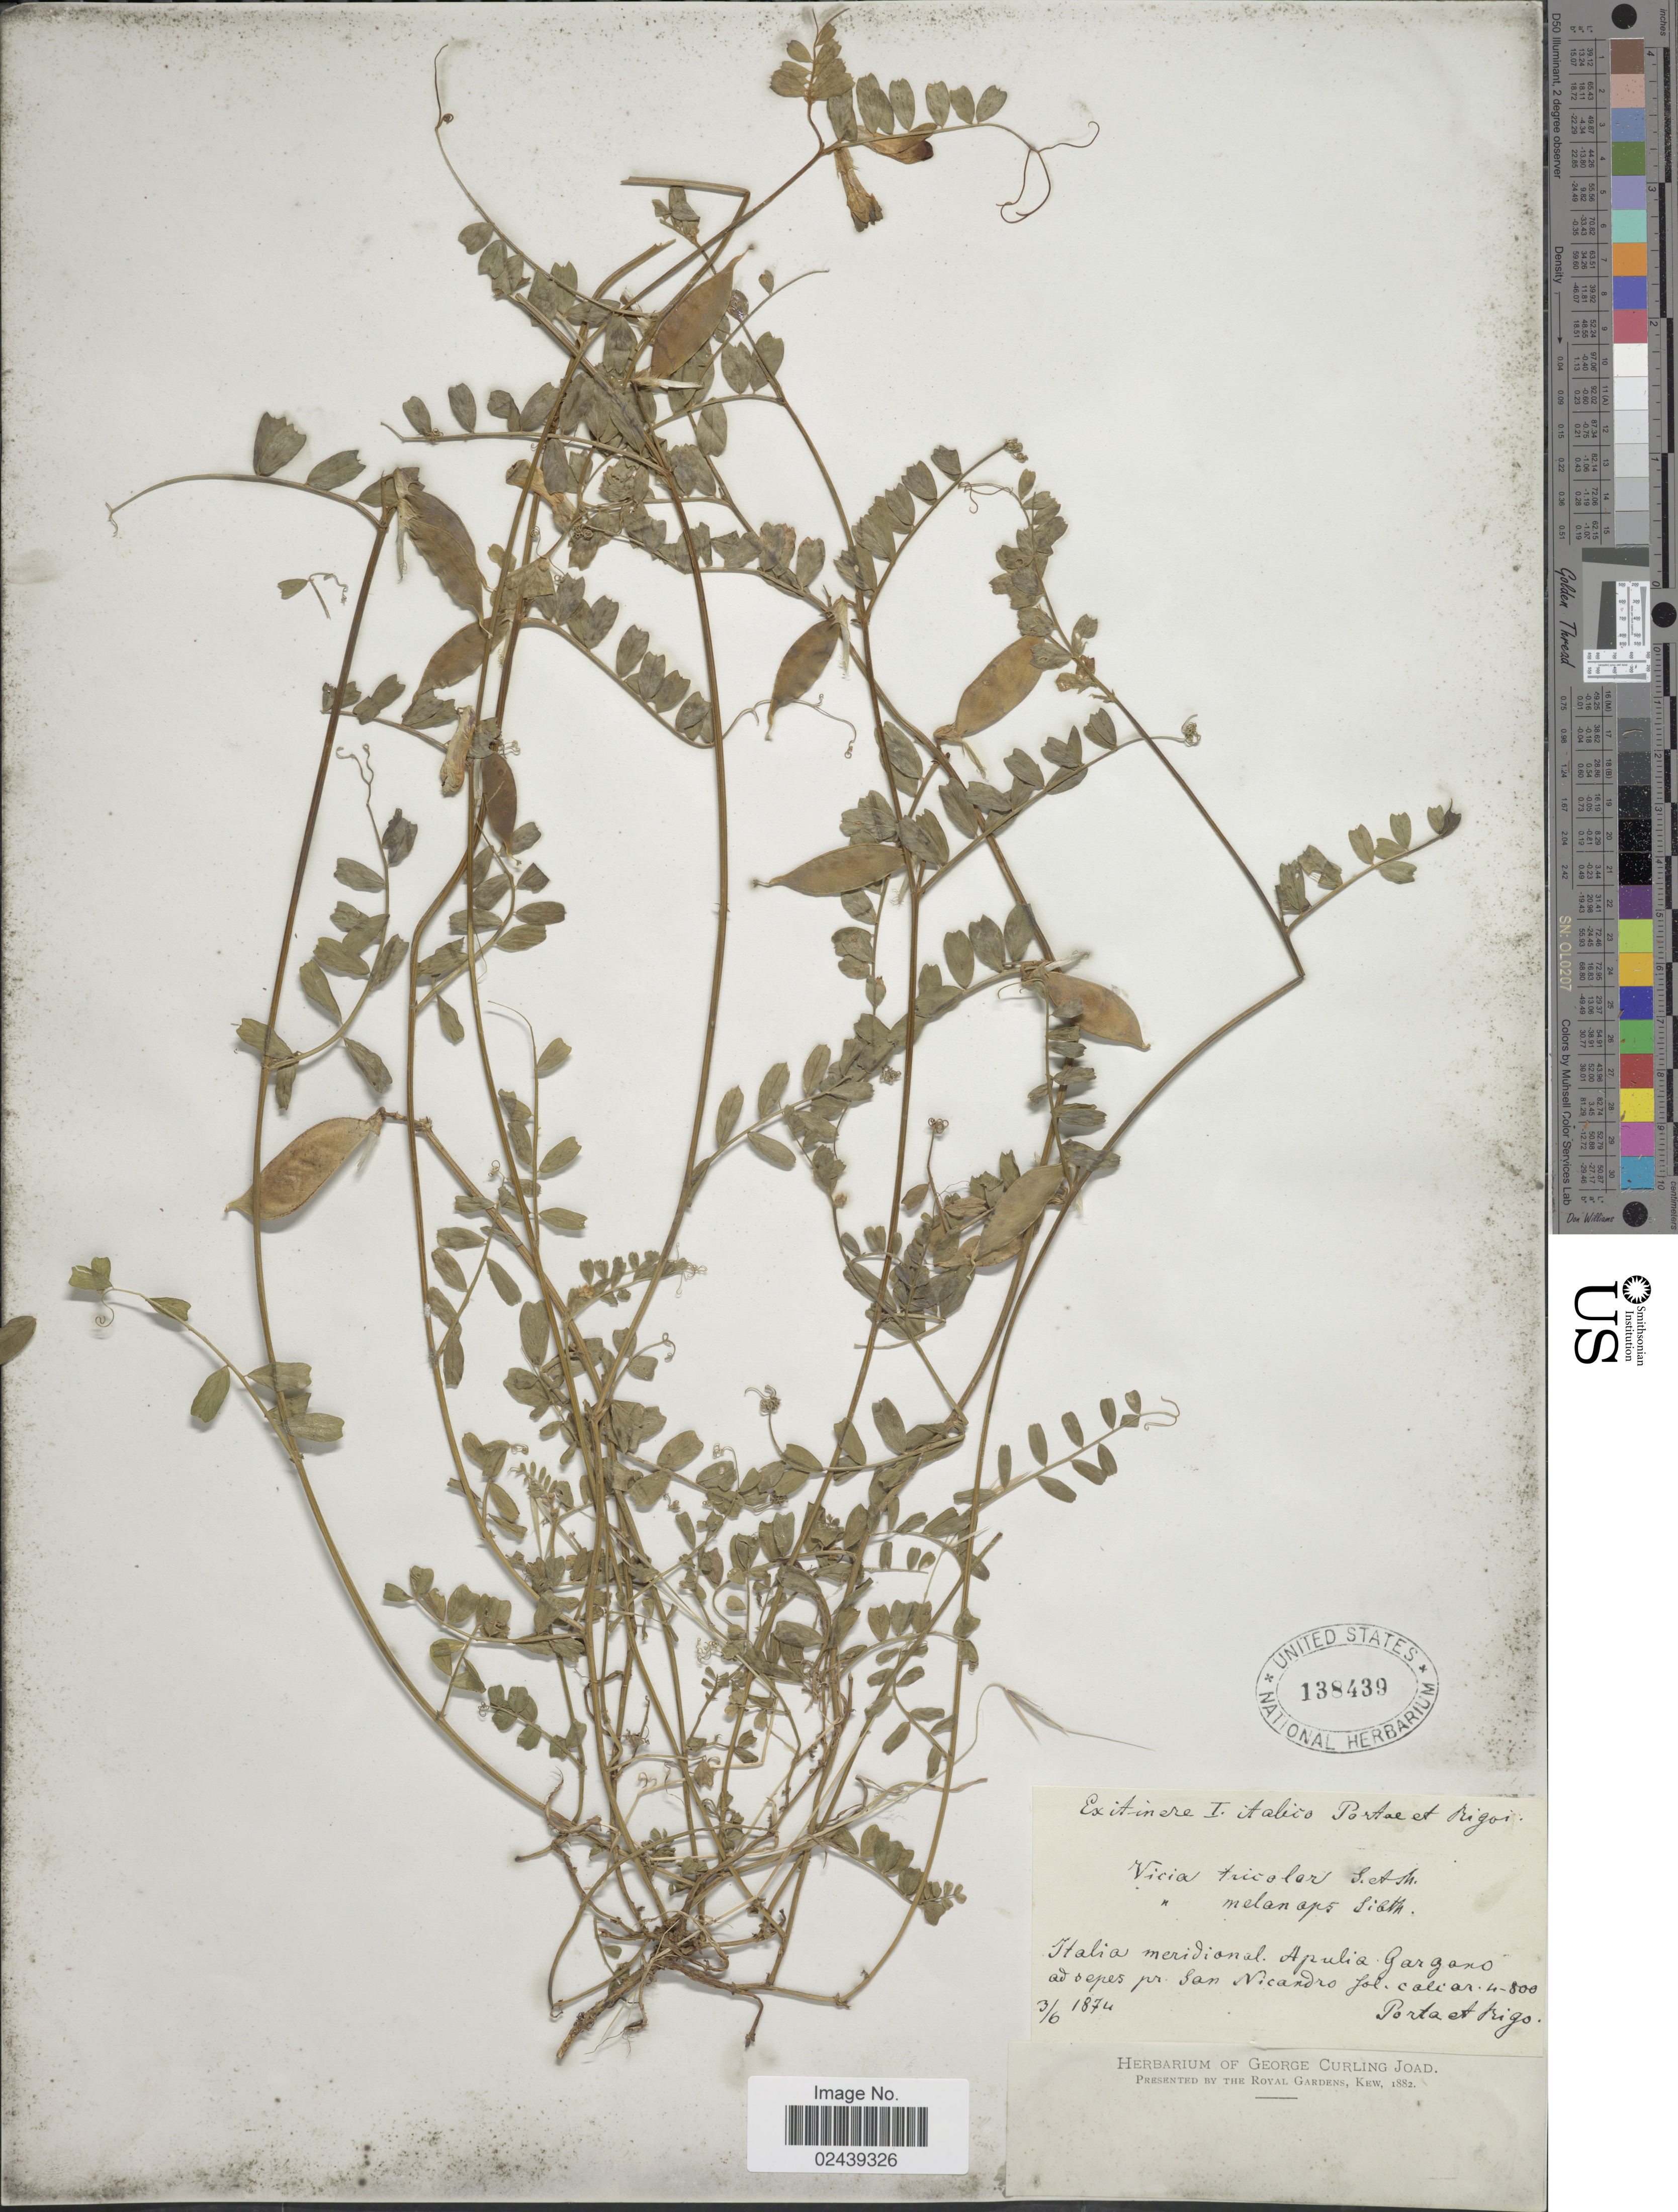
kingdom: Plantae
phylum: Tracheophyta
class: Magnoliopsida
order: Fabales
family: Fabaceae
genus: Vicia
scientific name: Vicia tricolor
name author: Sebast. & Mauri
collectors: -- Porta & Bigo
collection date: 1874-06-03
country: Italy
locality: Italia meridional. Apulia. Gargano ad sepes pr. San Nicandro Jol. caliar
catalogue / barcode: US 138439